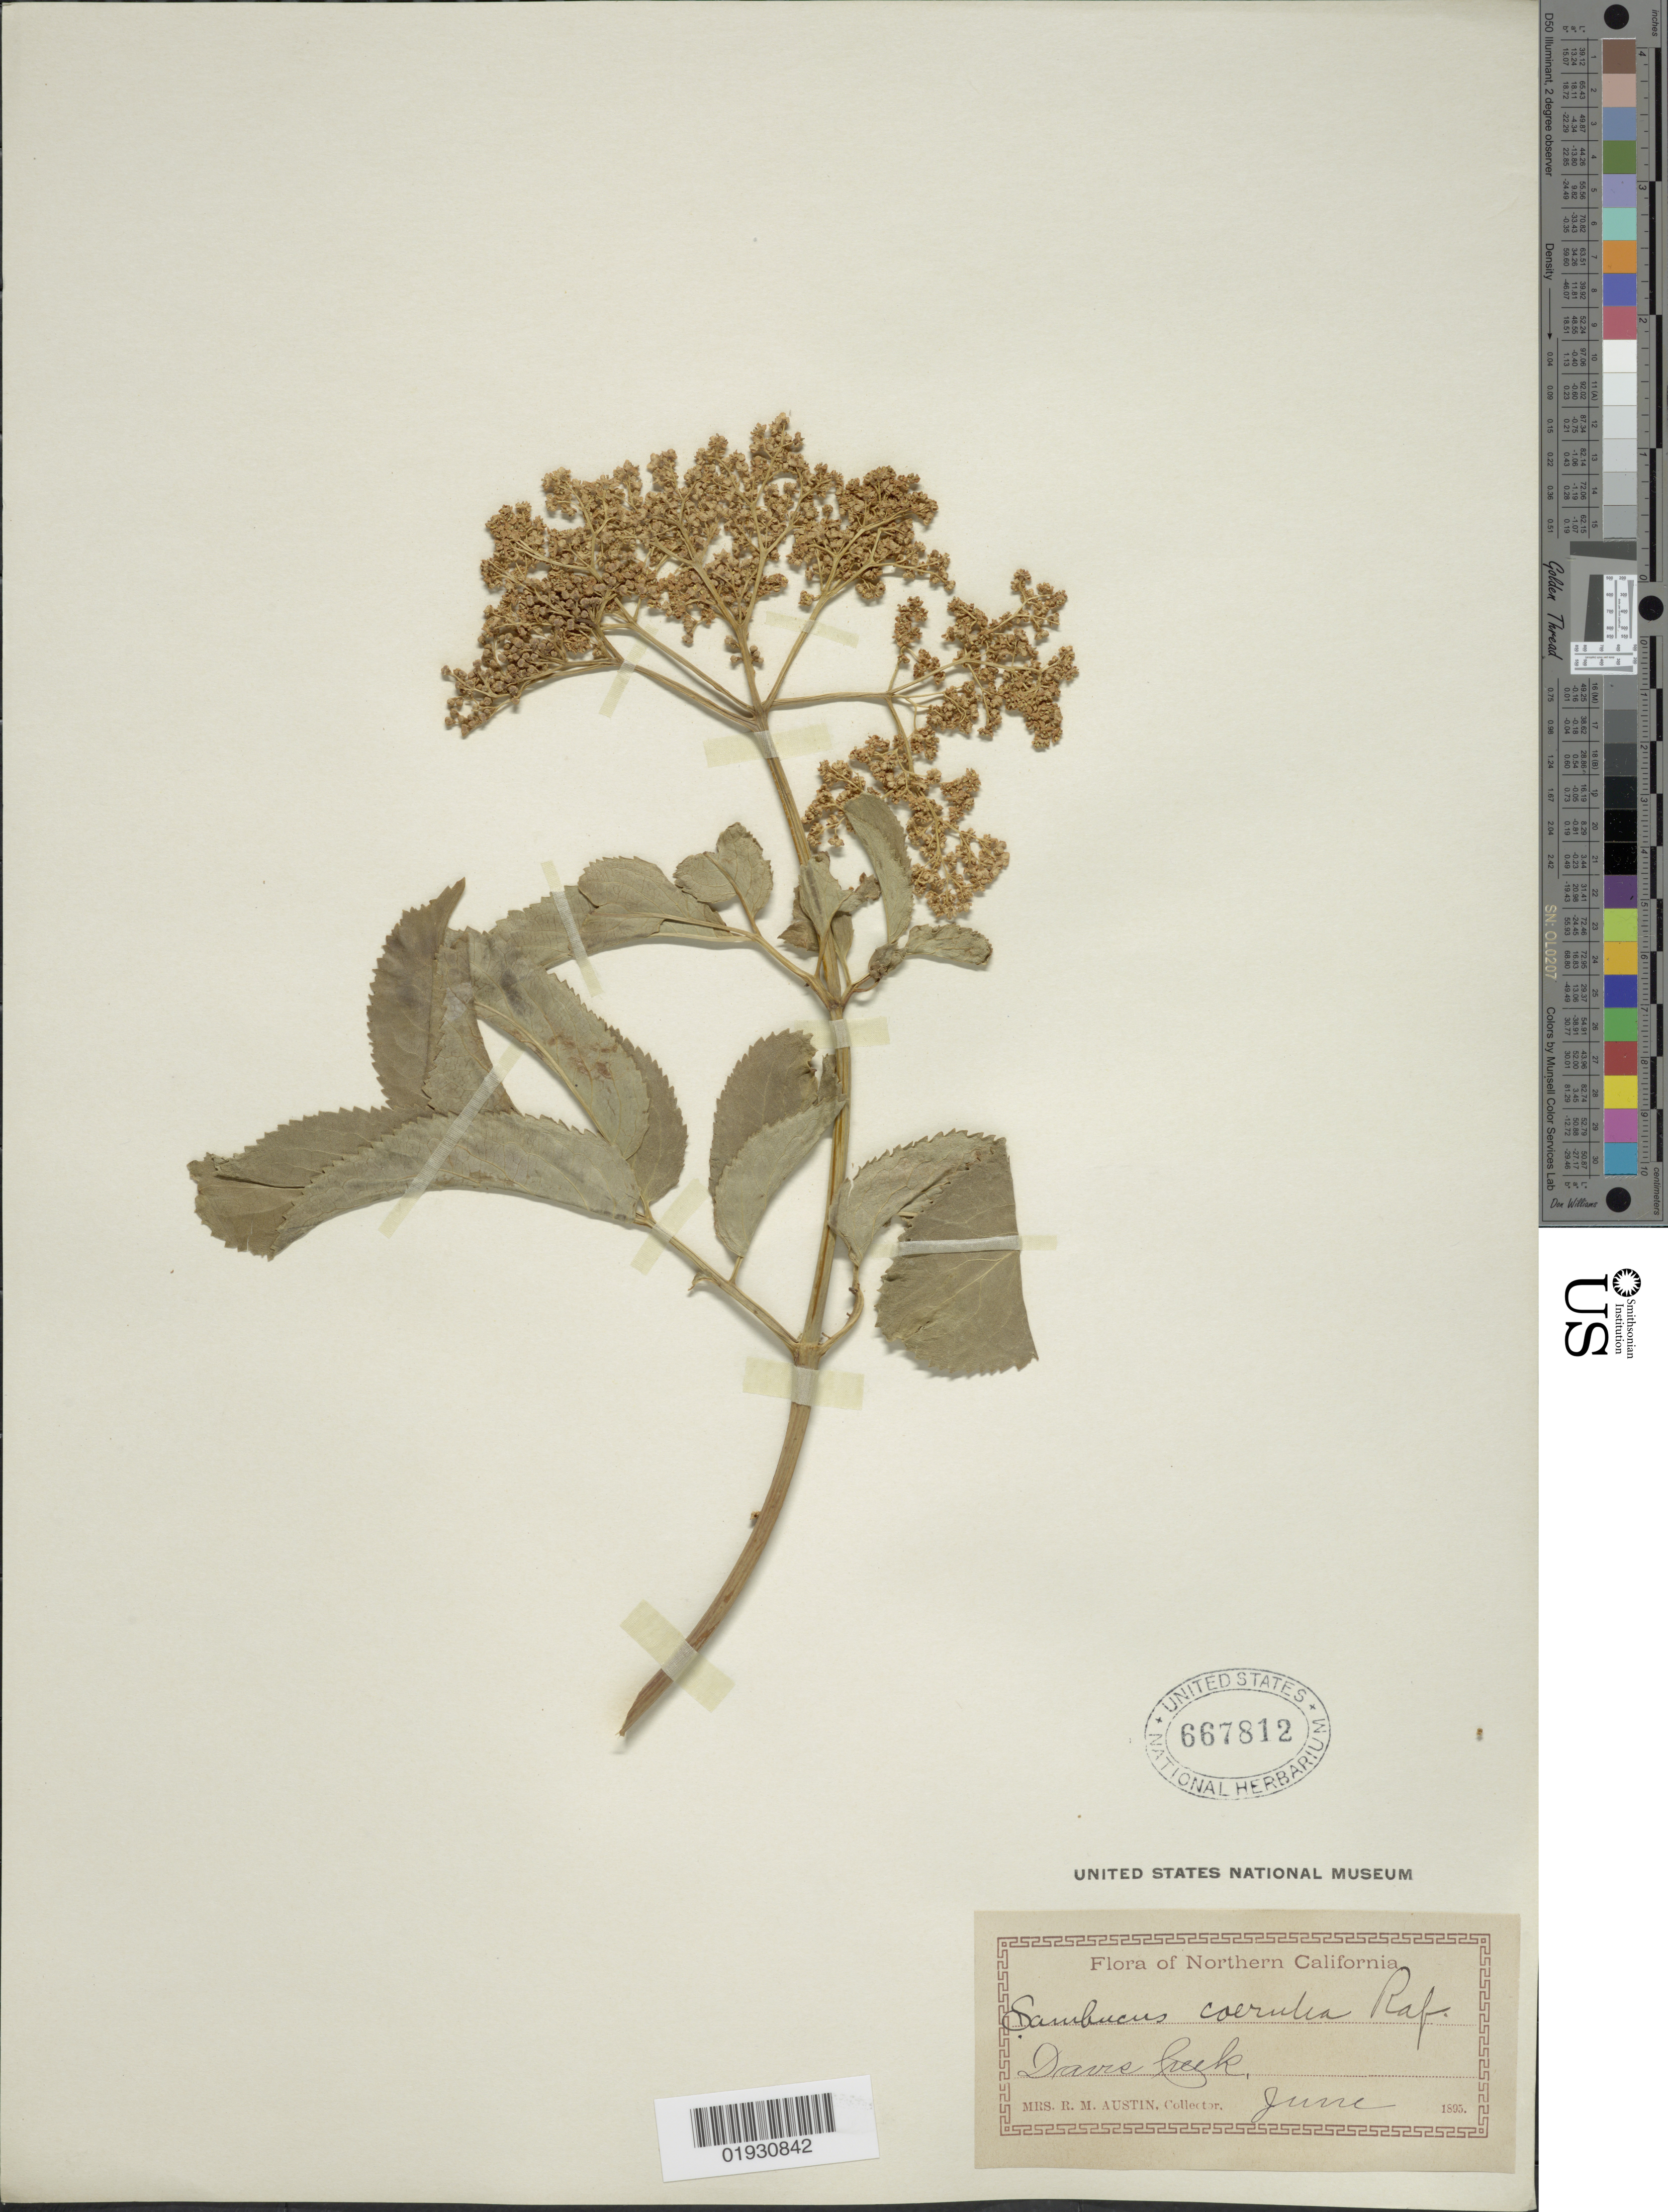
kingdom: Plantae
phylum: Tracheophyta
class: Magnoliopsida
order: Dipsacales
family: Viburnaceae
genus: Sambucus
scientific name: Sambucus cerulea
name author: Raf.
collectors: R. Austin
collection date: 1895-06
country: United States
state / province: California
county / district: Modoc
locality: Northern California. Davis Creek.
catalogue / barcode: US 667812